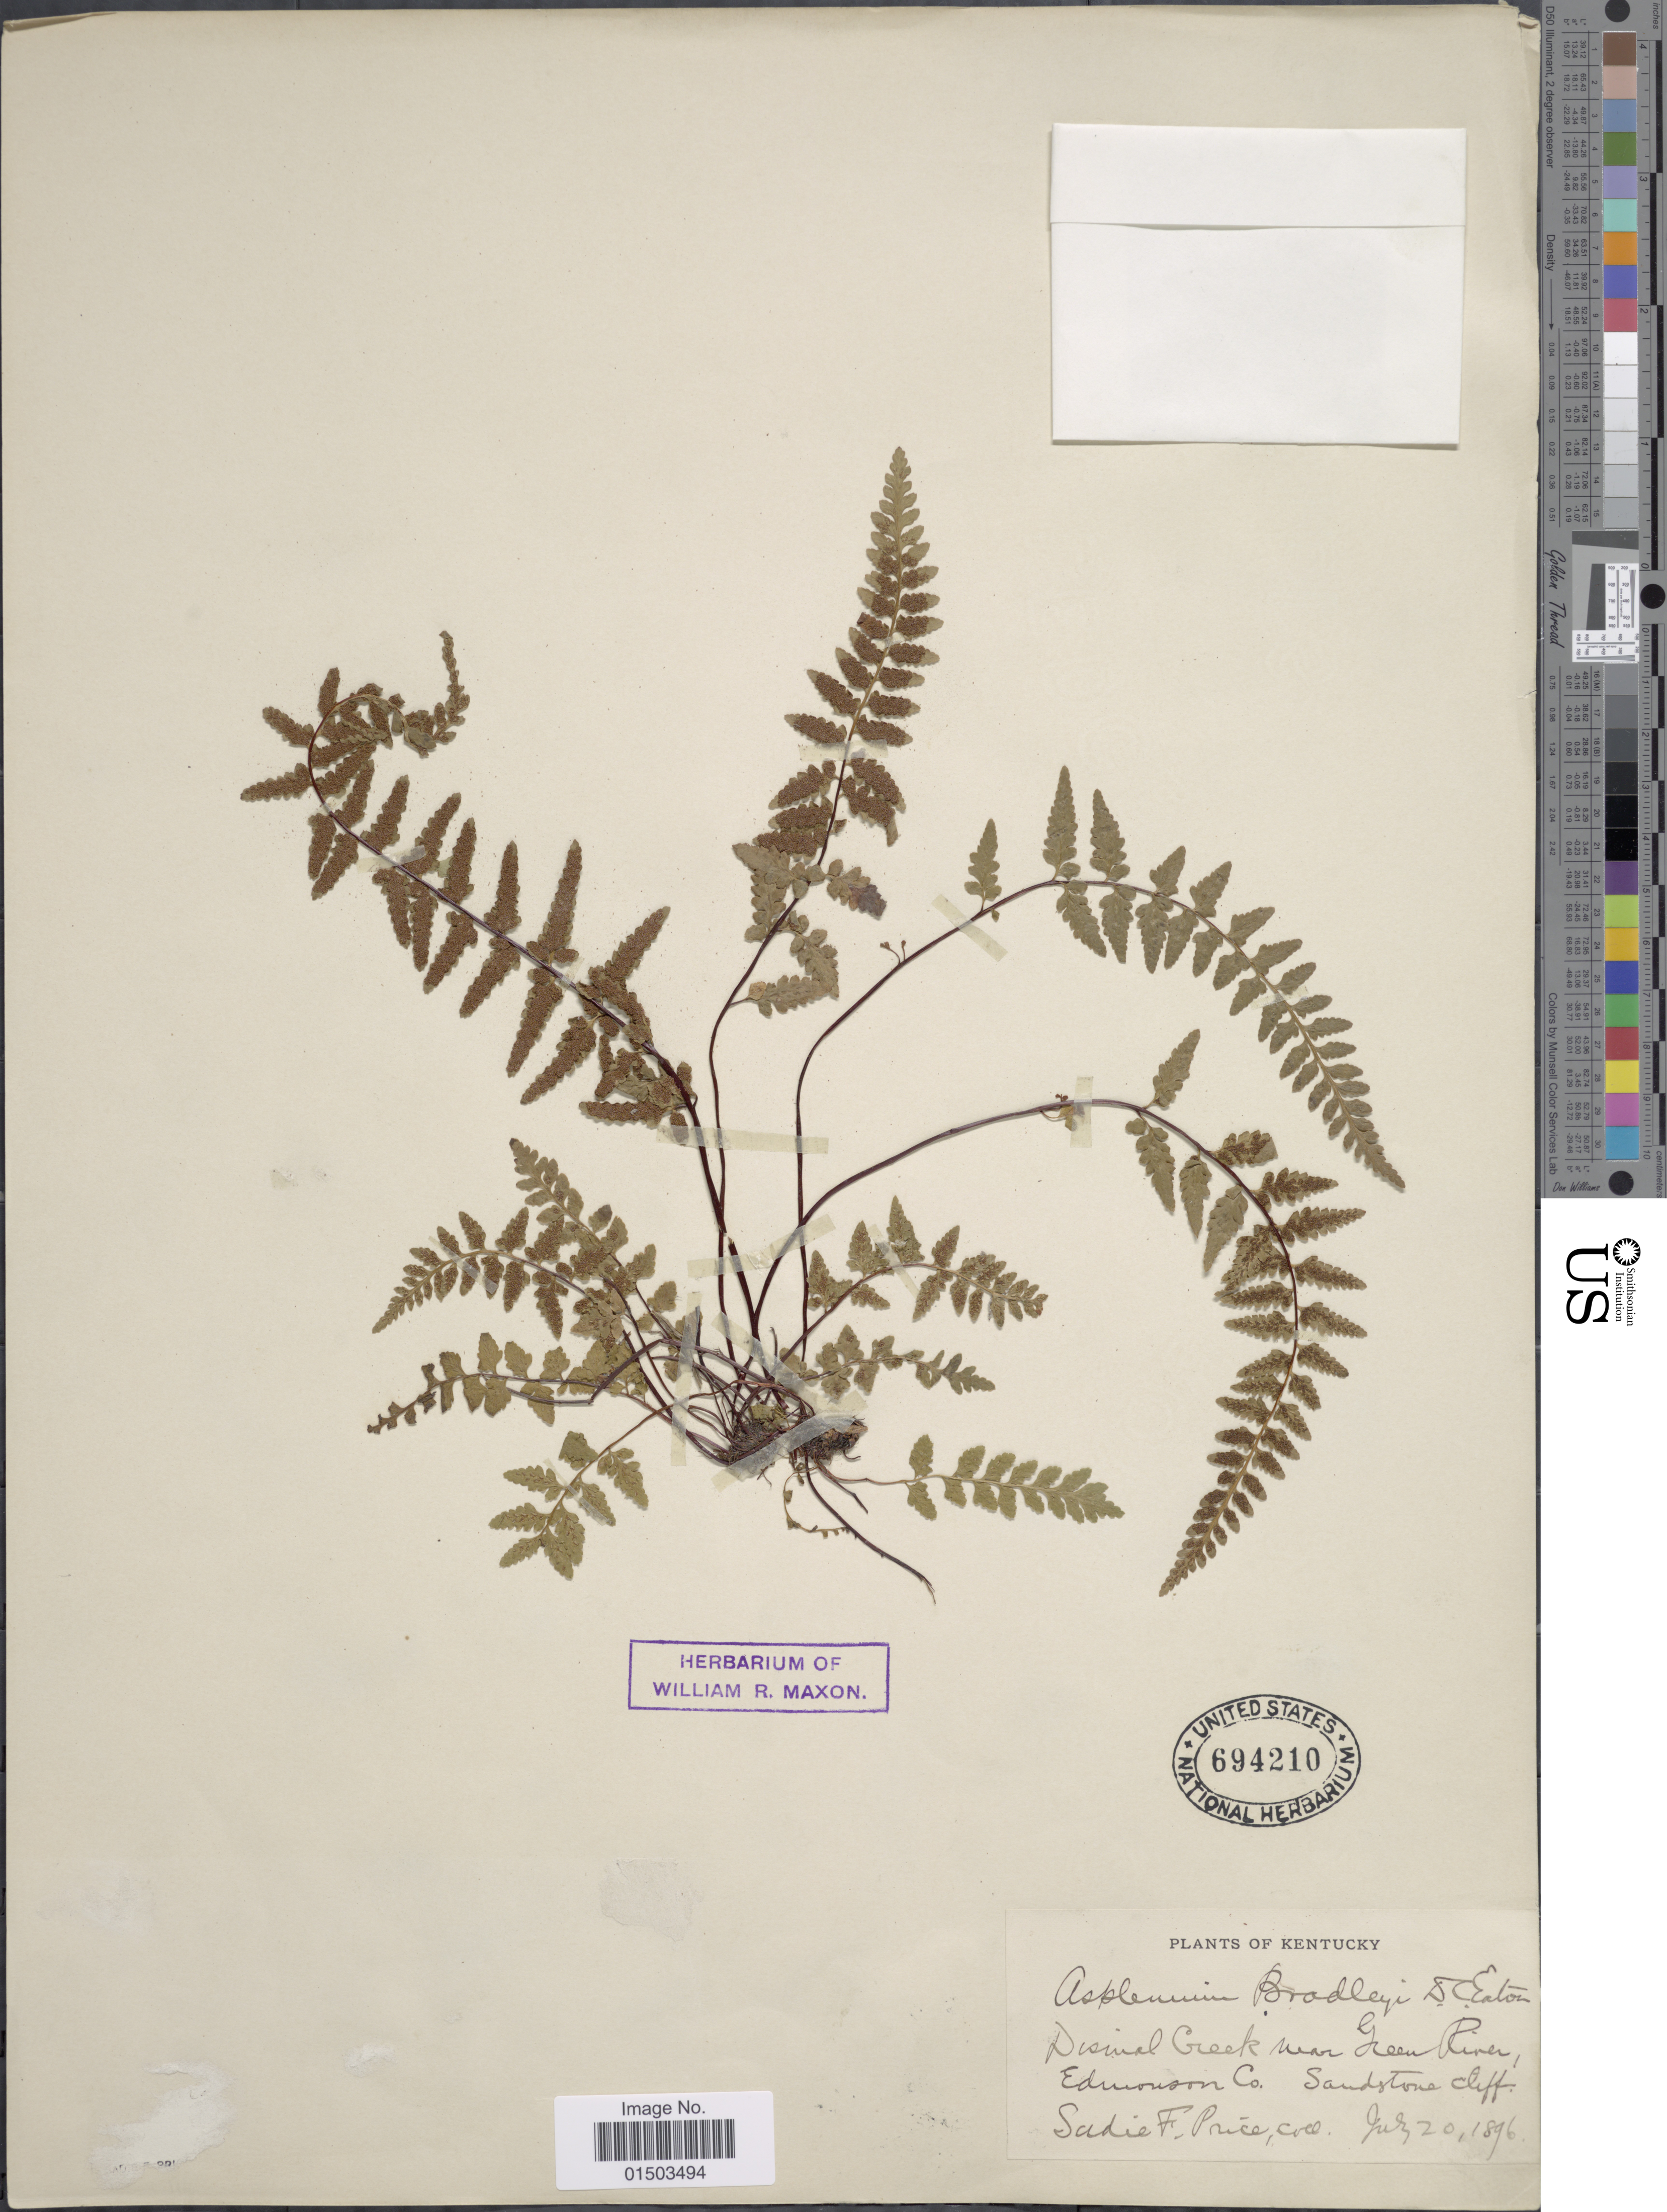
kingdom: Plantae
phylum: Tracheophyta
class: Polypodiopsida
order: Polypodiales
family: Aspleniaceae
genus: Asplenium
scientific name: Asplenium bradleyi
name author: D.C. Eaton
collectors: S. Price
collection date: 1896-07-20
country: United States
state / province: Kentucky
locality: Kentucky, Dismal Creek near Green River, Edmonson Co. Sandstone cliff.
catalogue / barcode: US 694210